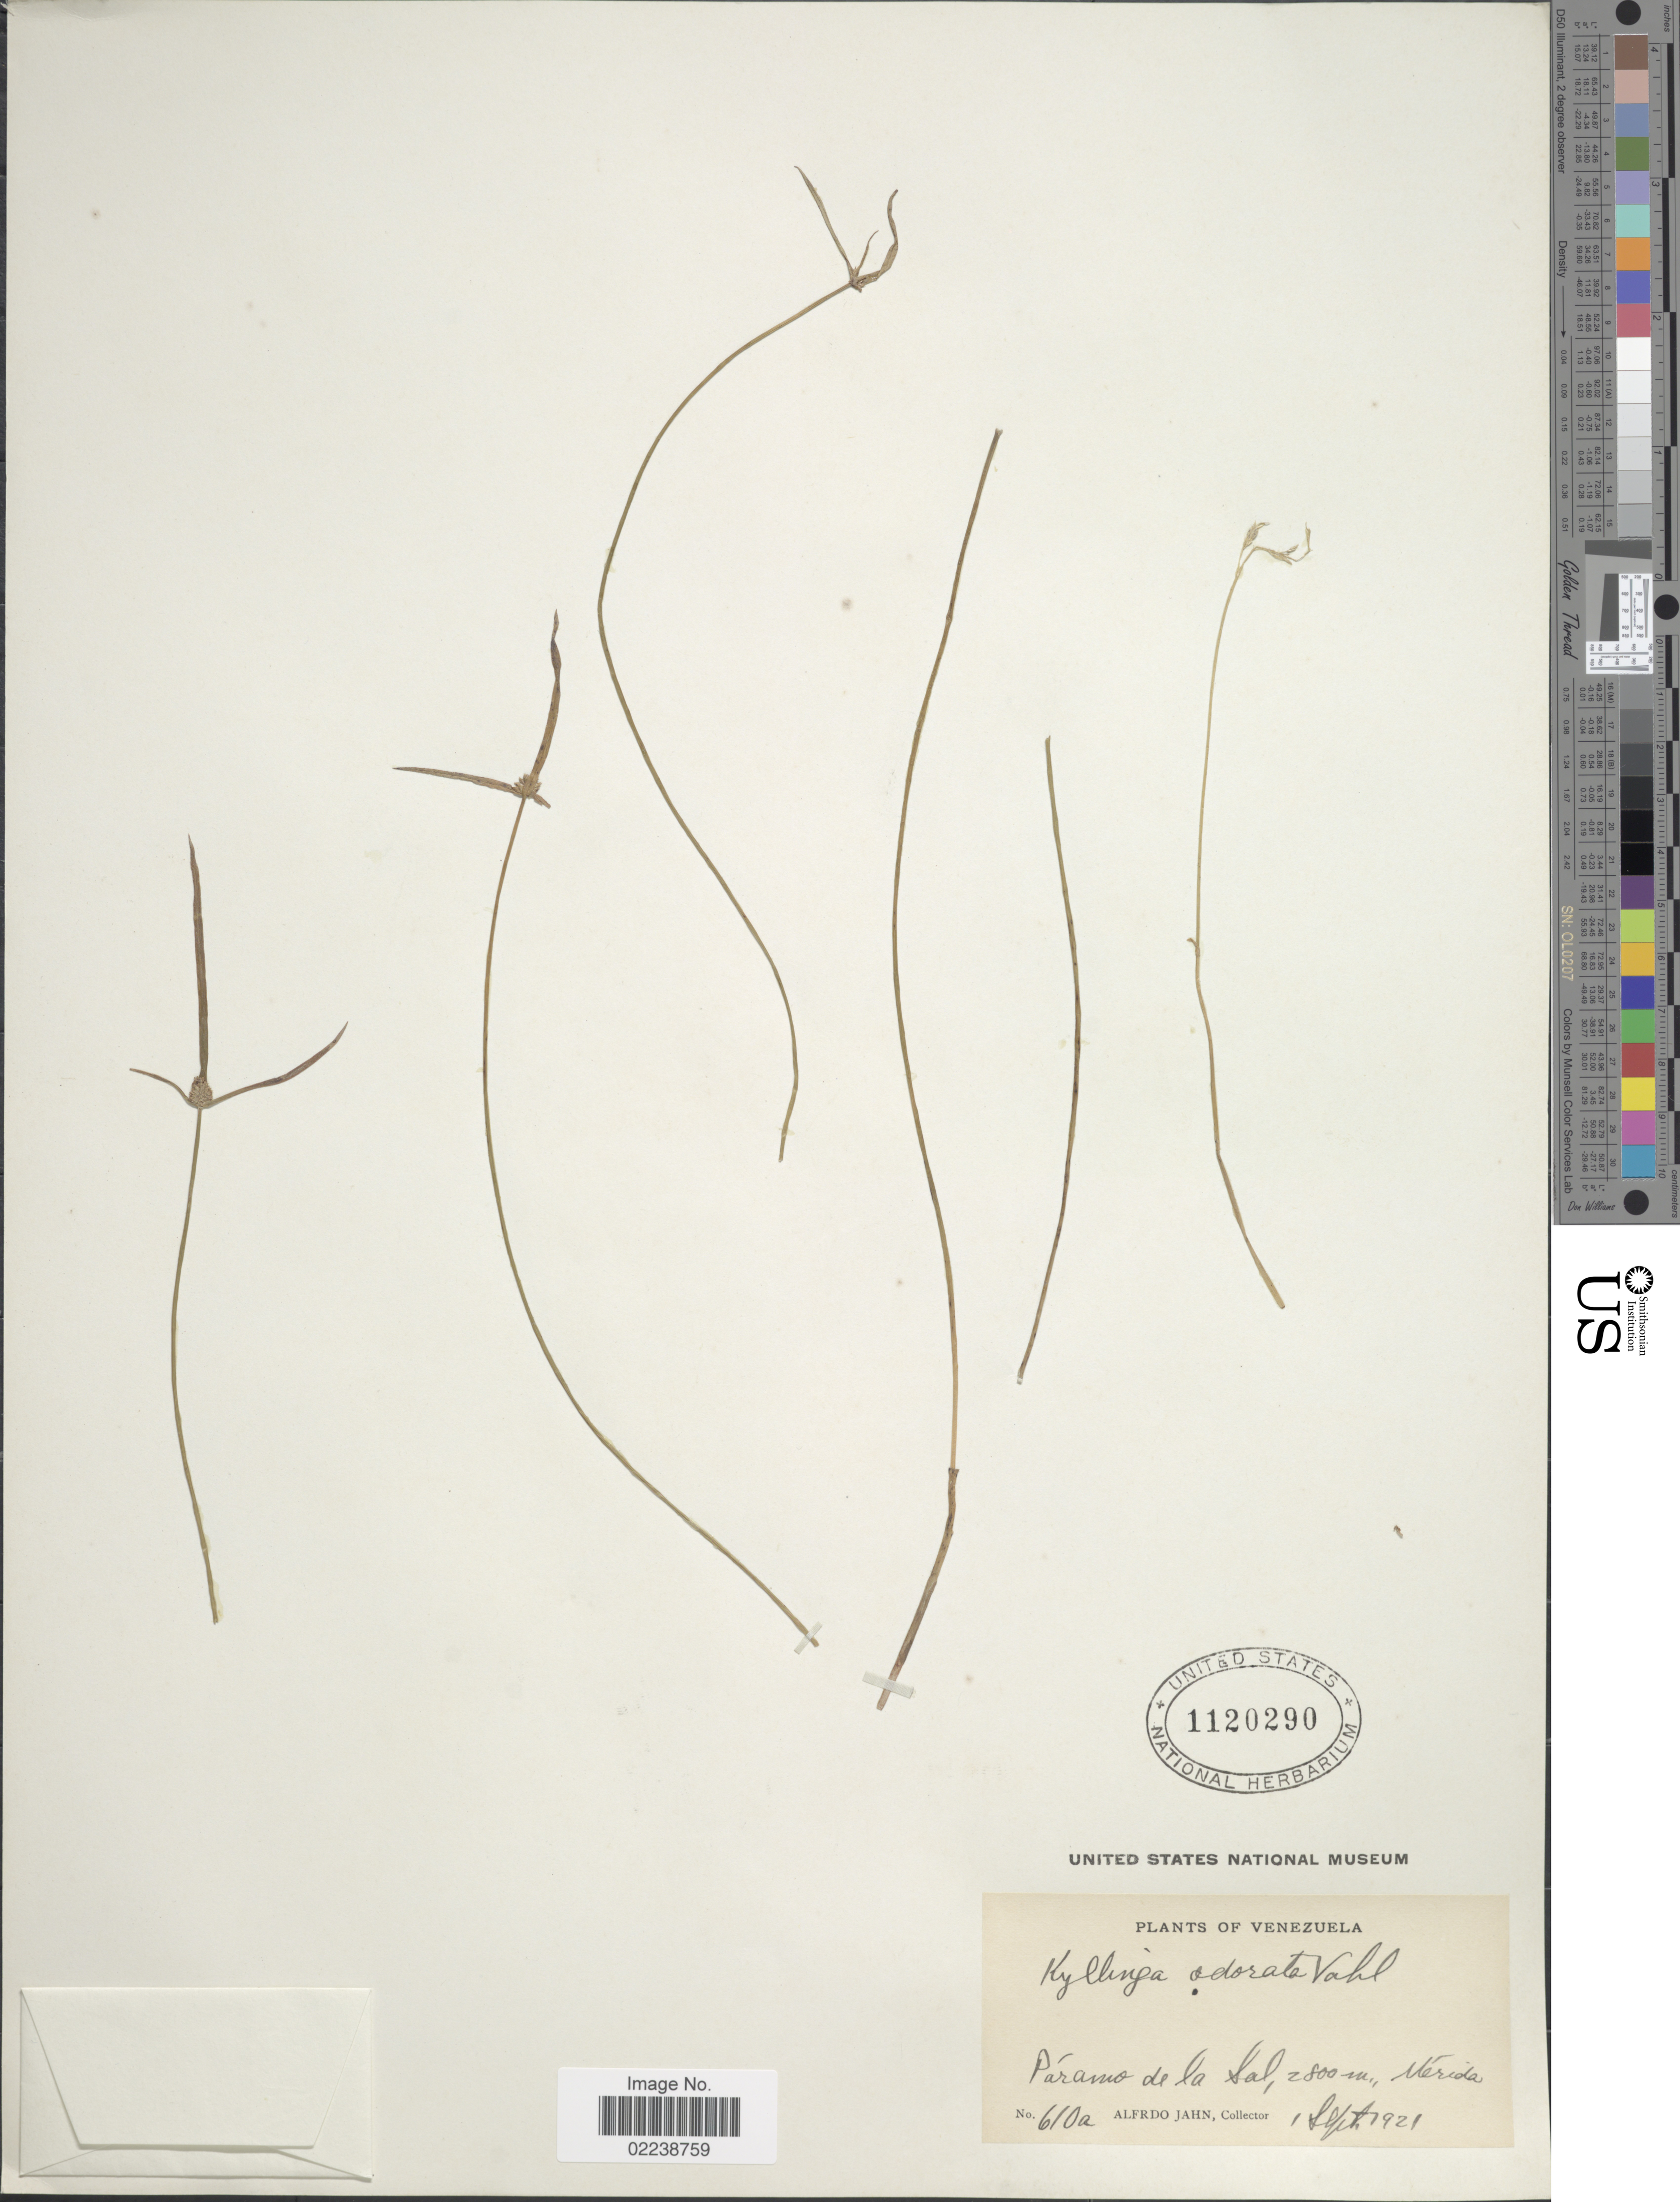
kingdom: Plantae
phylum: Tracheophyta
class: Liliopsida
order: Poales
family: Cyperaceae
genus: Cyperus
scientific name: Cyperus brevifolius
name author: (Rottb.) Hassk.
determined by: Strong, M. T., (US), Smithsonian Institution - National Museum of Natural History (UNITED STATES)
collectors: A. Jahn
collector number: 610a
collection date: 1921-09-01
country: Venezuela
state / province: Mérida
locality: Paramo de la Sal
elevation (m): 2800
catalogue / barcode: US 1120290